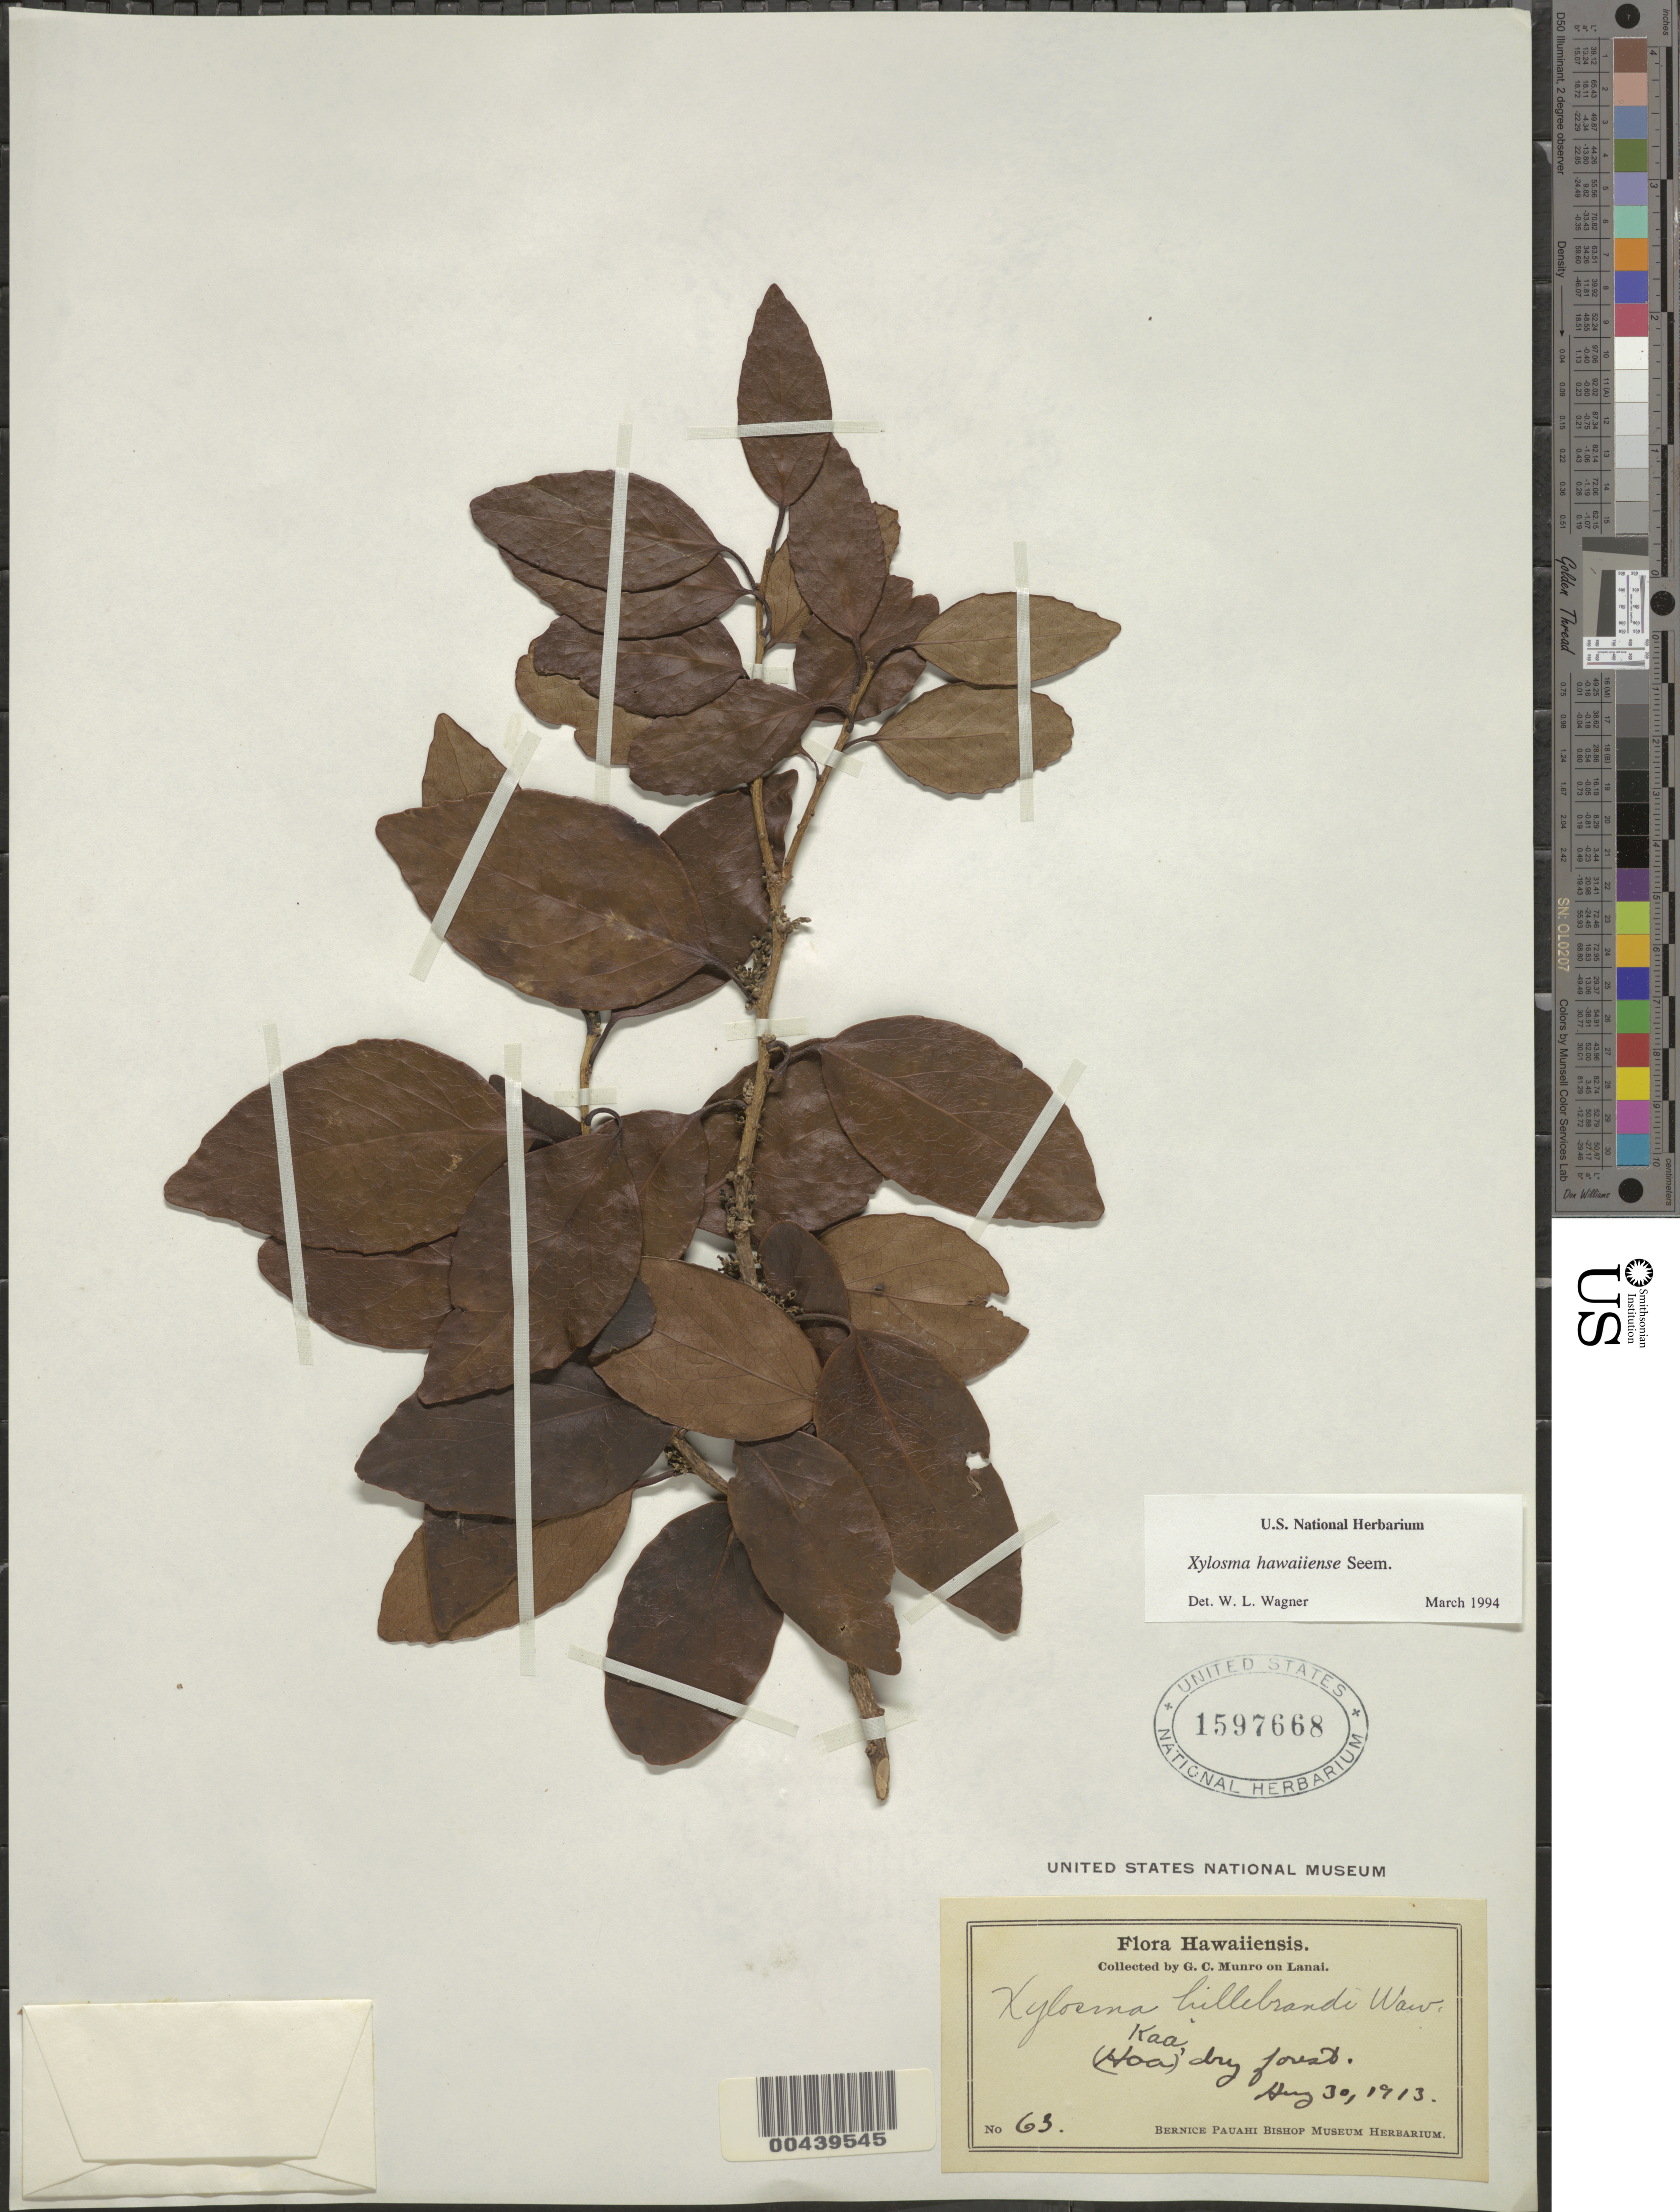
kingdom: Plantae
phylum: Tracheophyta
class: Magnoliopsida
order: Malpighiales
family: Salicaceae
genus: Xylosma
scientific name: Xylosma hawaiensis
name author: Seem.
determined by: Wagner, W. L., (BOT), Smithsonian Institution - National Museum of Natural History (UNITED STATES)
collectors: G. C. Munro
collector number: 63.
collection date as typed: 30 Aug 1913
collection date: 1913-08-30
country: United States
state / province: Hawaii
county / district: Maui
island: Lana'i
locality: Kaa (Hoa)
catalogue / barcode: US 1597668